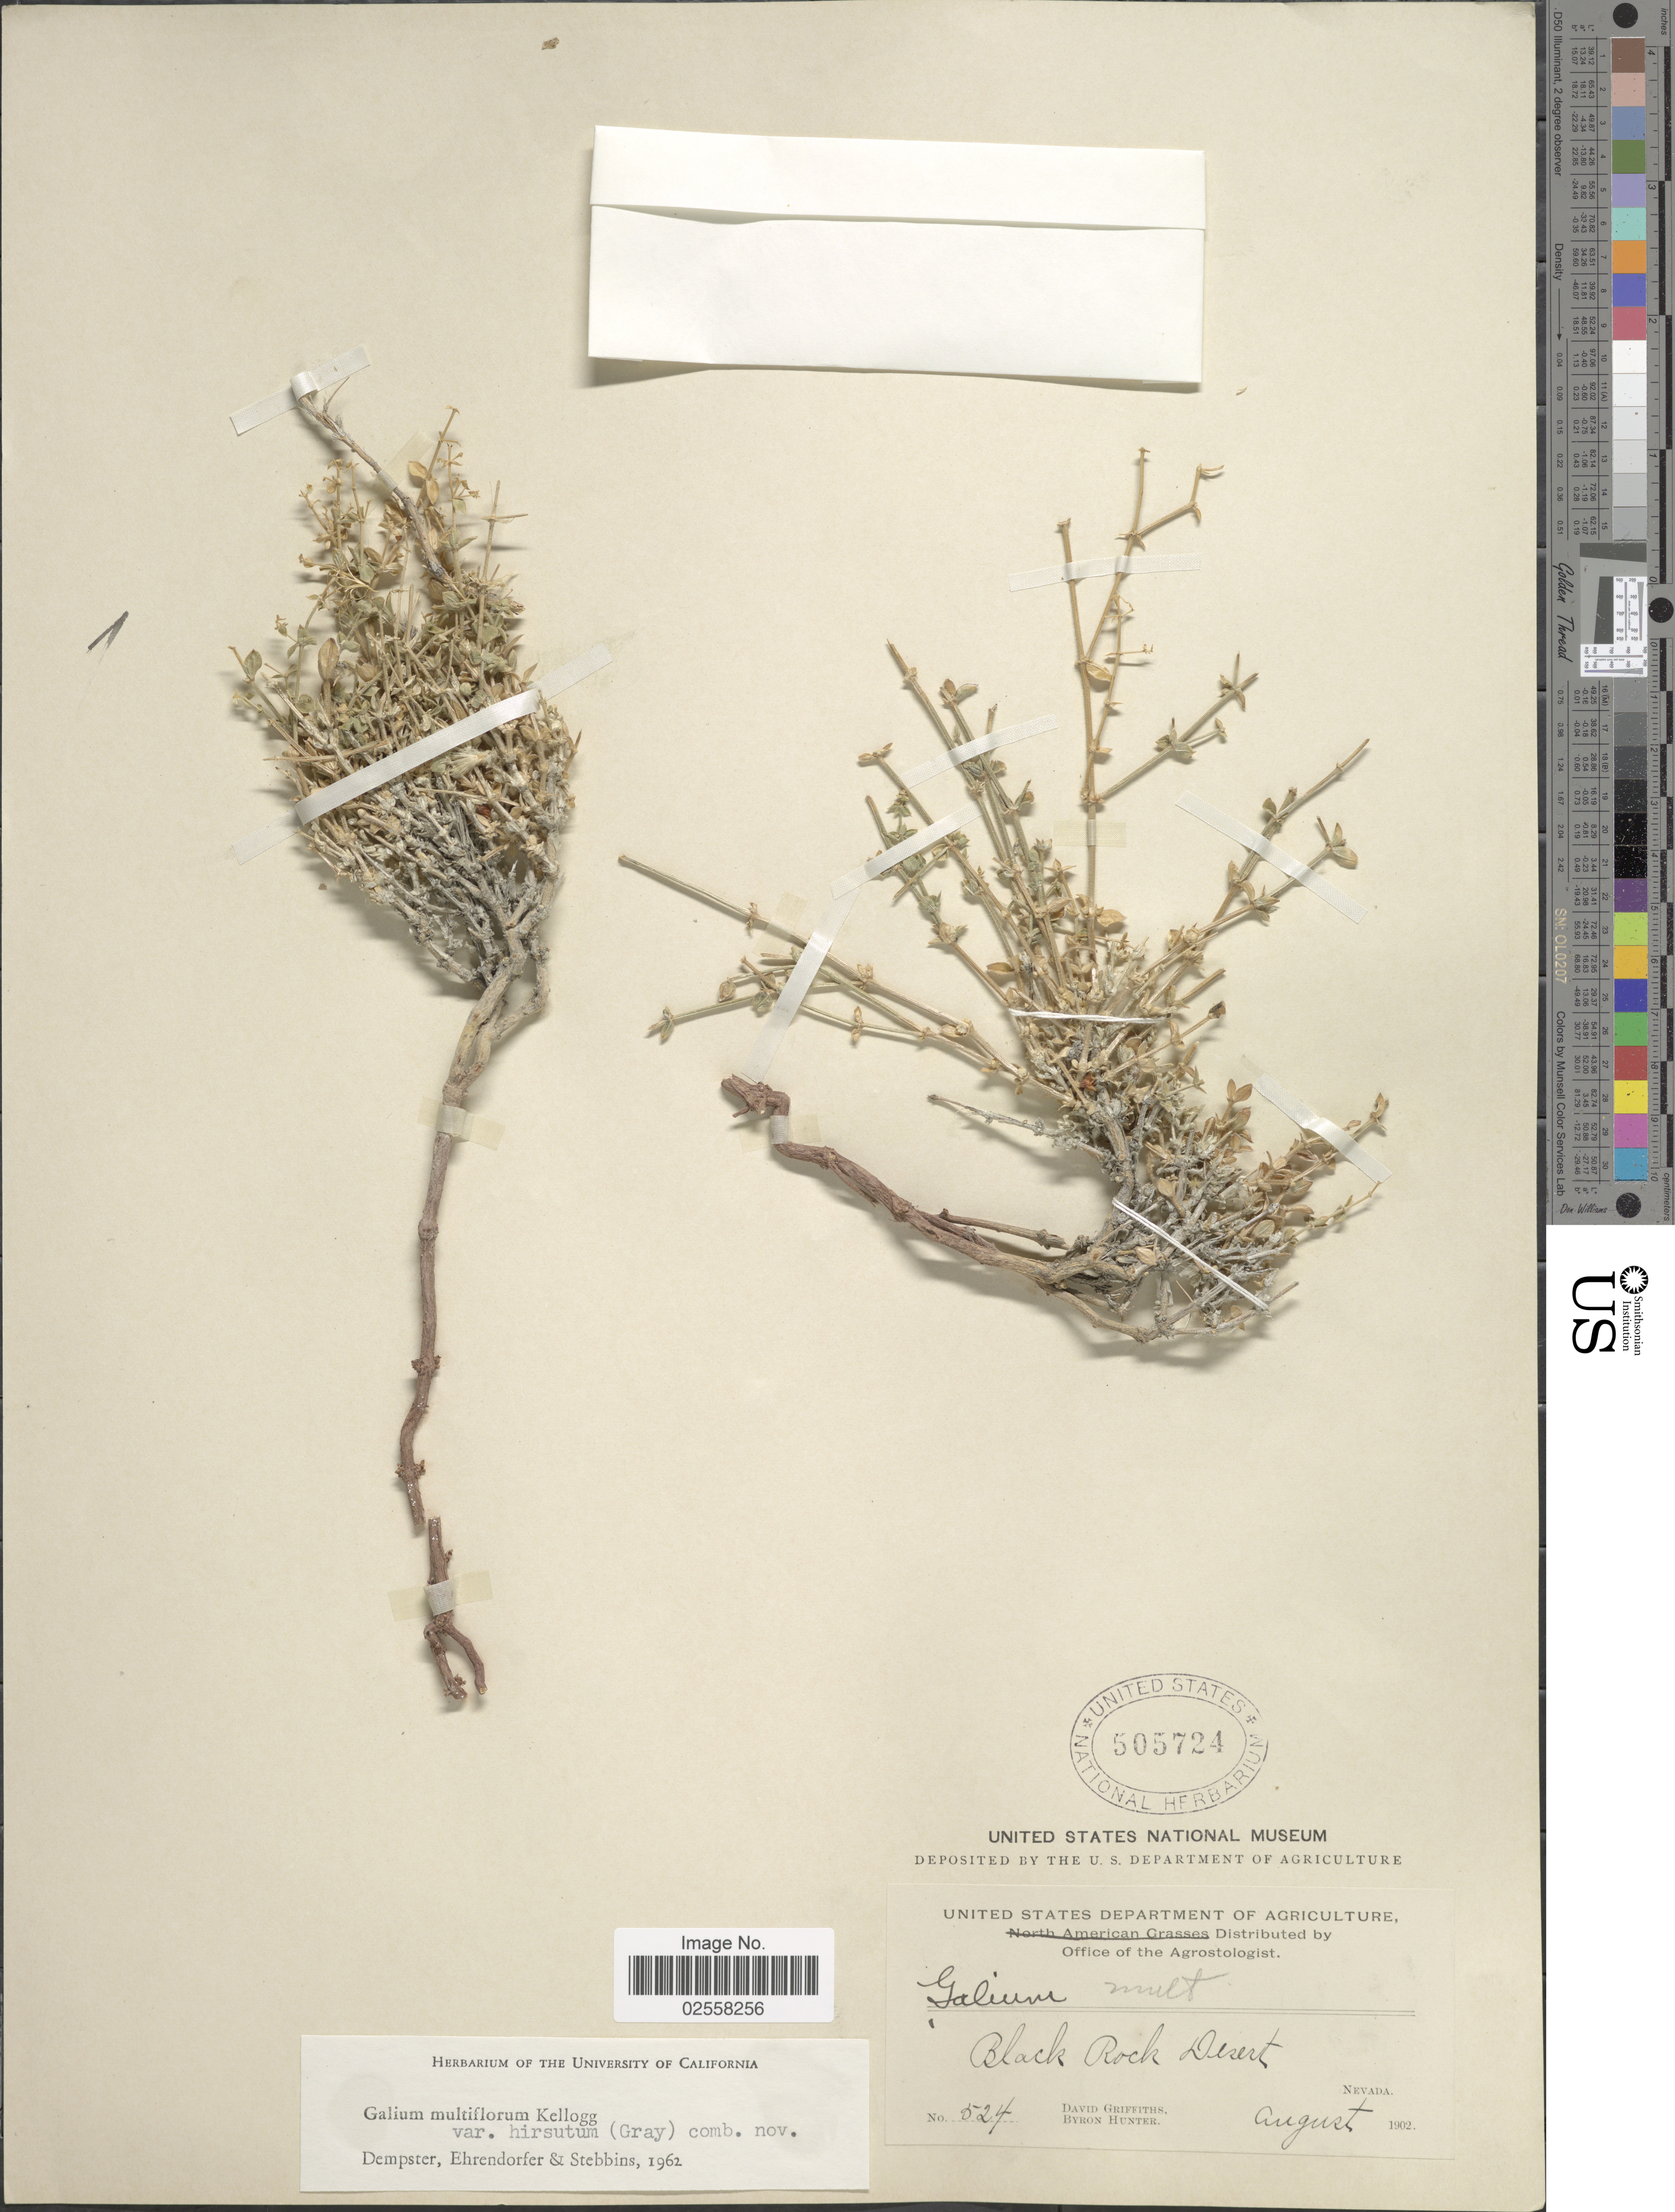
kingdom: Plantae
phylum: Tracheophyta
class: Magnoliopsida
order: Gentianales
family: Rubiaceae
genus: Galium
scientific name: Galium multiflorum var. hirsutum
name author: (A. Gray) A. Gray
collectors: D. Griffiths & B. Hunter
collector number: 524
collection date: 1902-08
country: United States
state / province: Nevada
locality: Black Rock Desert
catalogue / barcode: US 505724